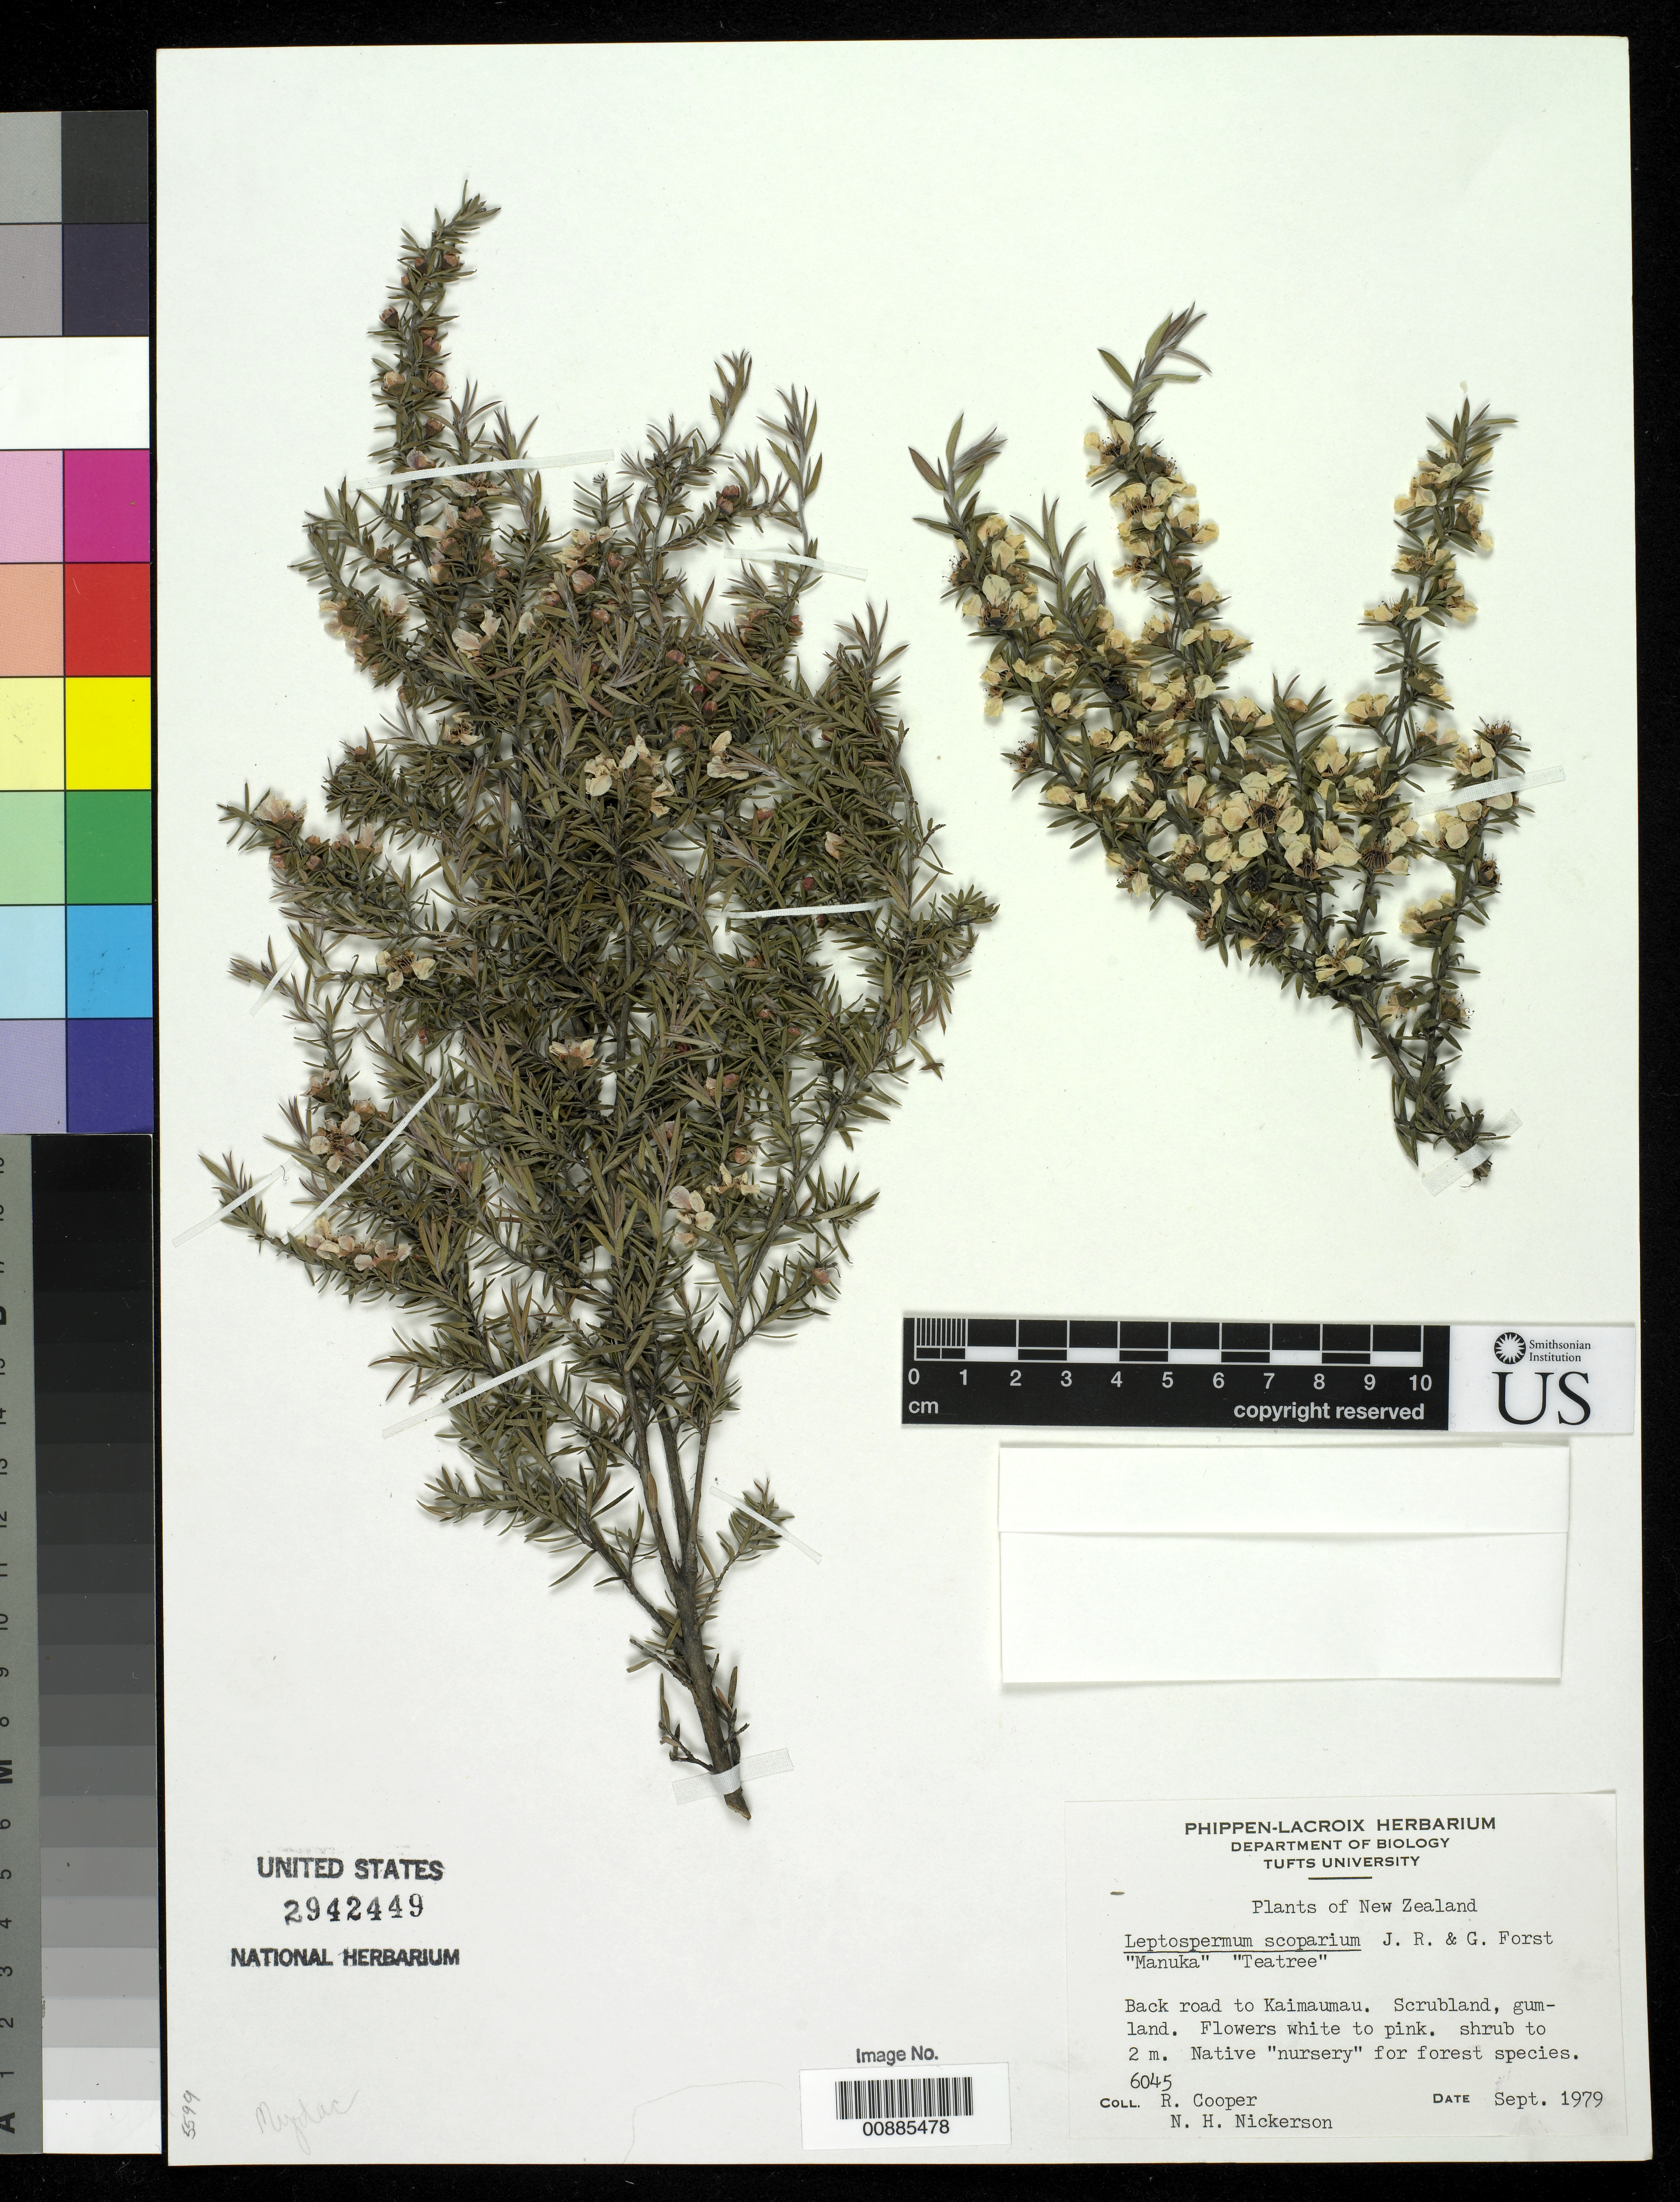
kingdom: Plantae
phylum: Tracheophyta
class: Magnoliopsida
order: Myrtales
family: Myrtaceae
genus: Leptospermum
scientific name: Leptospermum scoparium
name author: J.R. Forst. & G. Forst.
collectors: R. Cooper & N. Nickerson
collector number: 6045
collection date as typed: Sep 1979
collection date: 1979-09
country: New Zealand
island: North I.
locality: back road to Kaimaumau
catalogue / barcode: US 2942449